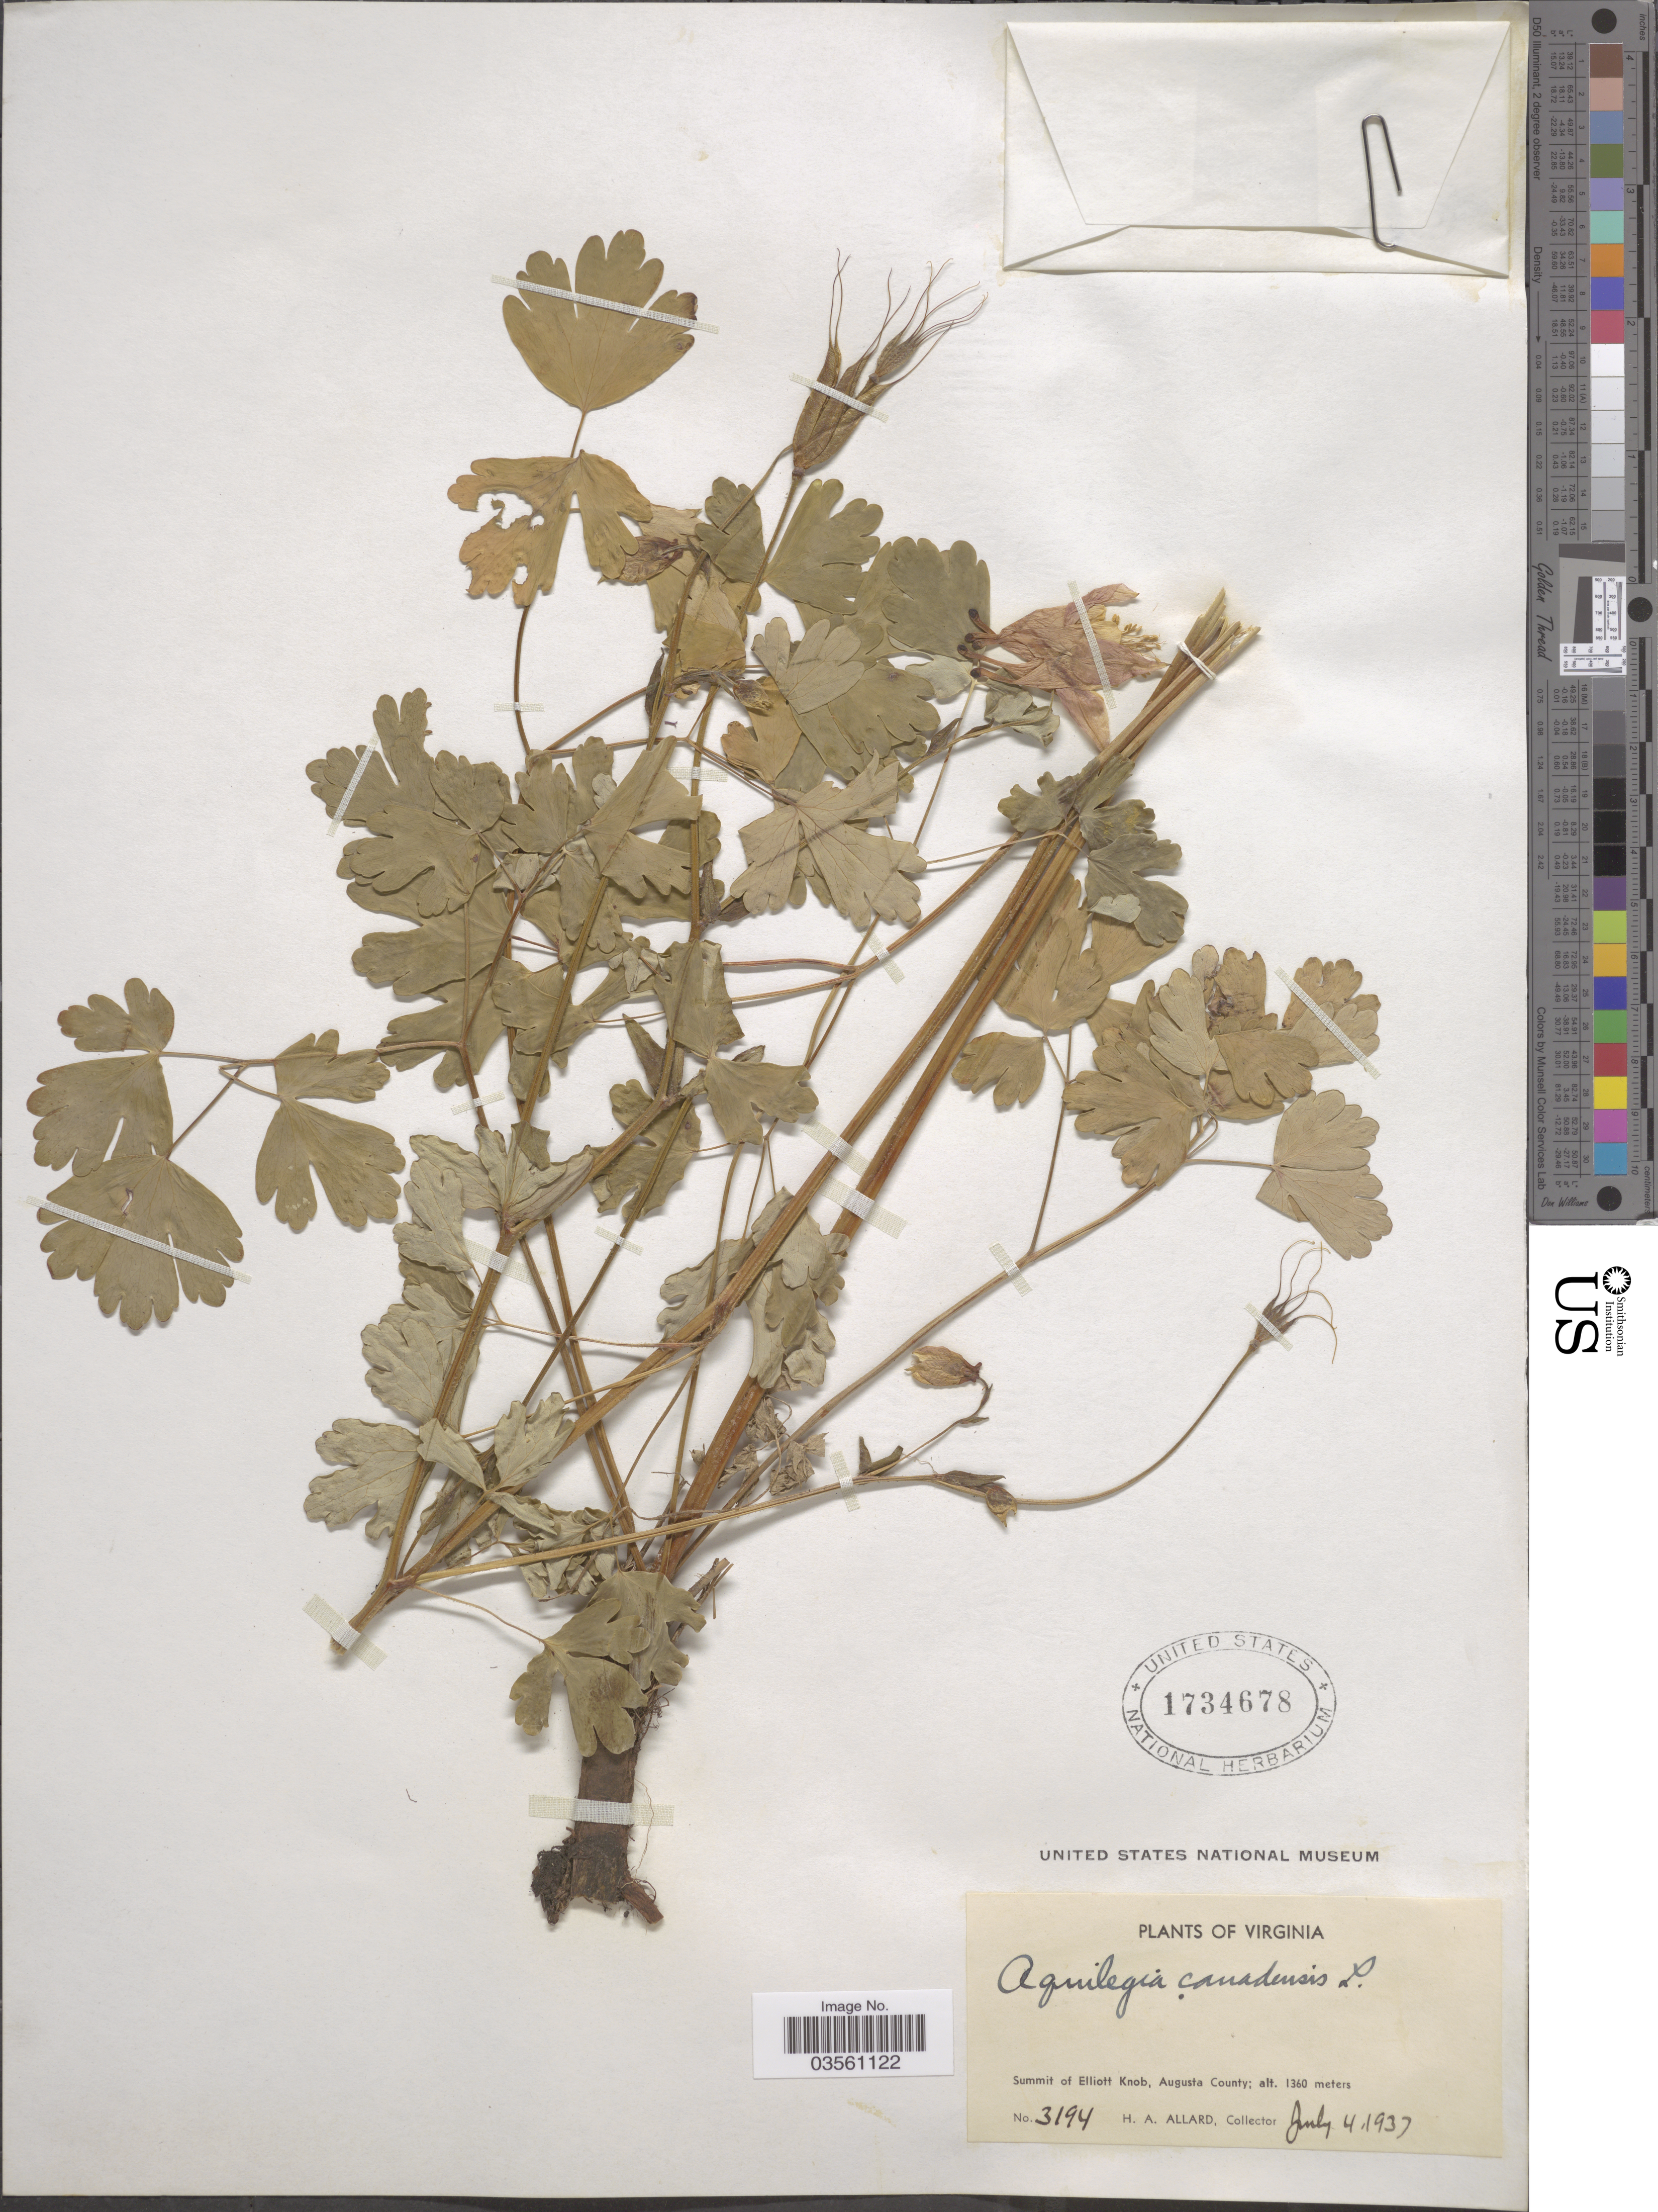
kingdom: Plantae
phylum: Tracheophyta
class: Magnoliopsida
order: Ranunculales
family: Ranunculaceae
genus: Aquilegia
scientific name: Aquilegia canadensis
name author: L.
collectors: H. A. Allard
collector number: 3194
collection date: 1937-07-04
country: United States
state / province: Virginia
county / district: Augusta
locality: Summit of Elliot Knob, Augusta County.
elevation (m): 1360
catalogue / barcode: US 1734678